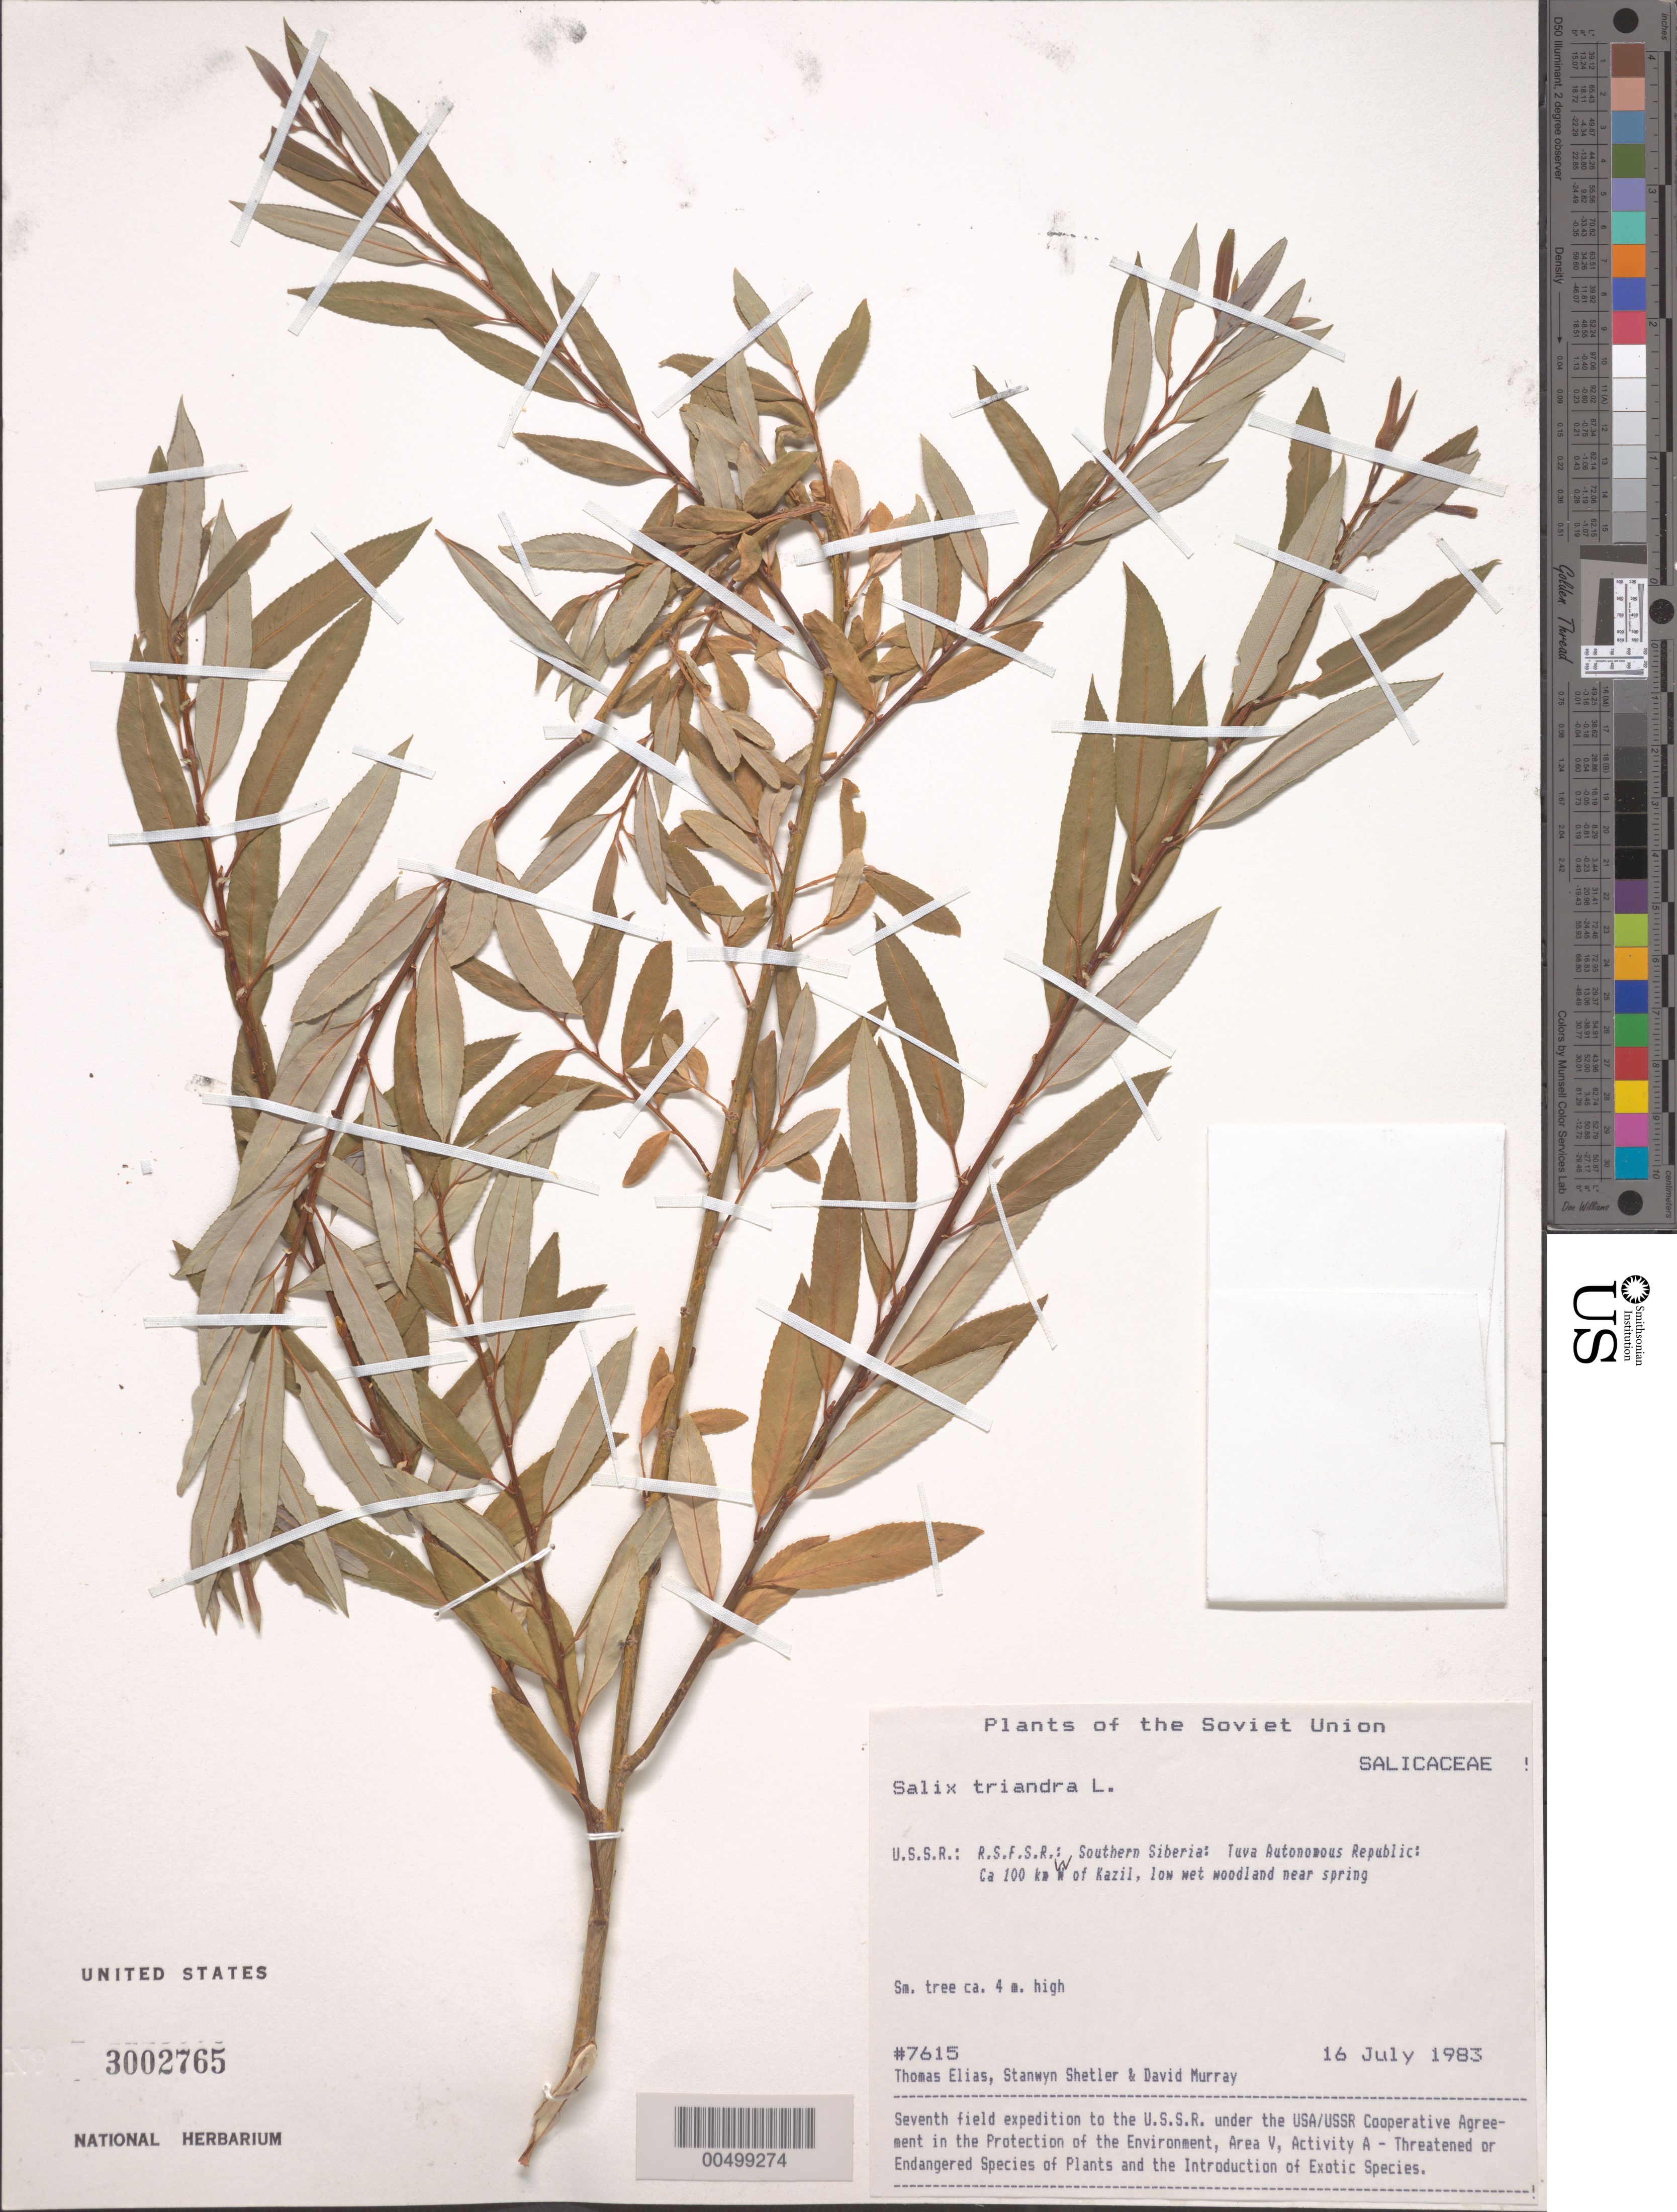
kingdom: Plantae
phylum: Tracheophyta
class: Magnoliopsida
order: Malpighiales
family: Salicaceae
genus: Salix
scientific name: Salix triandra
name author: L.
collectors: T. Elias, S. Shetler & D. F. Murray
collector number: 7615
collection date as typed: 16 Jul 1983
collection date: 1983-07-16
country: Russian Federation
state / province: Tuva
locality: ca. 100 km W of Kazil [Kyzyl]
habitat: low wet woodland near spring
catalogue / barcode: US 3002765